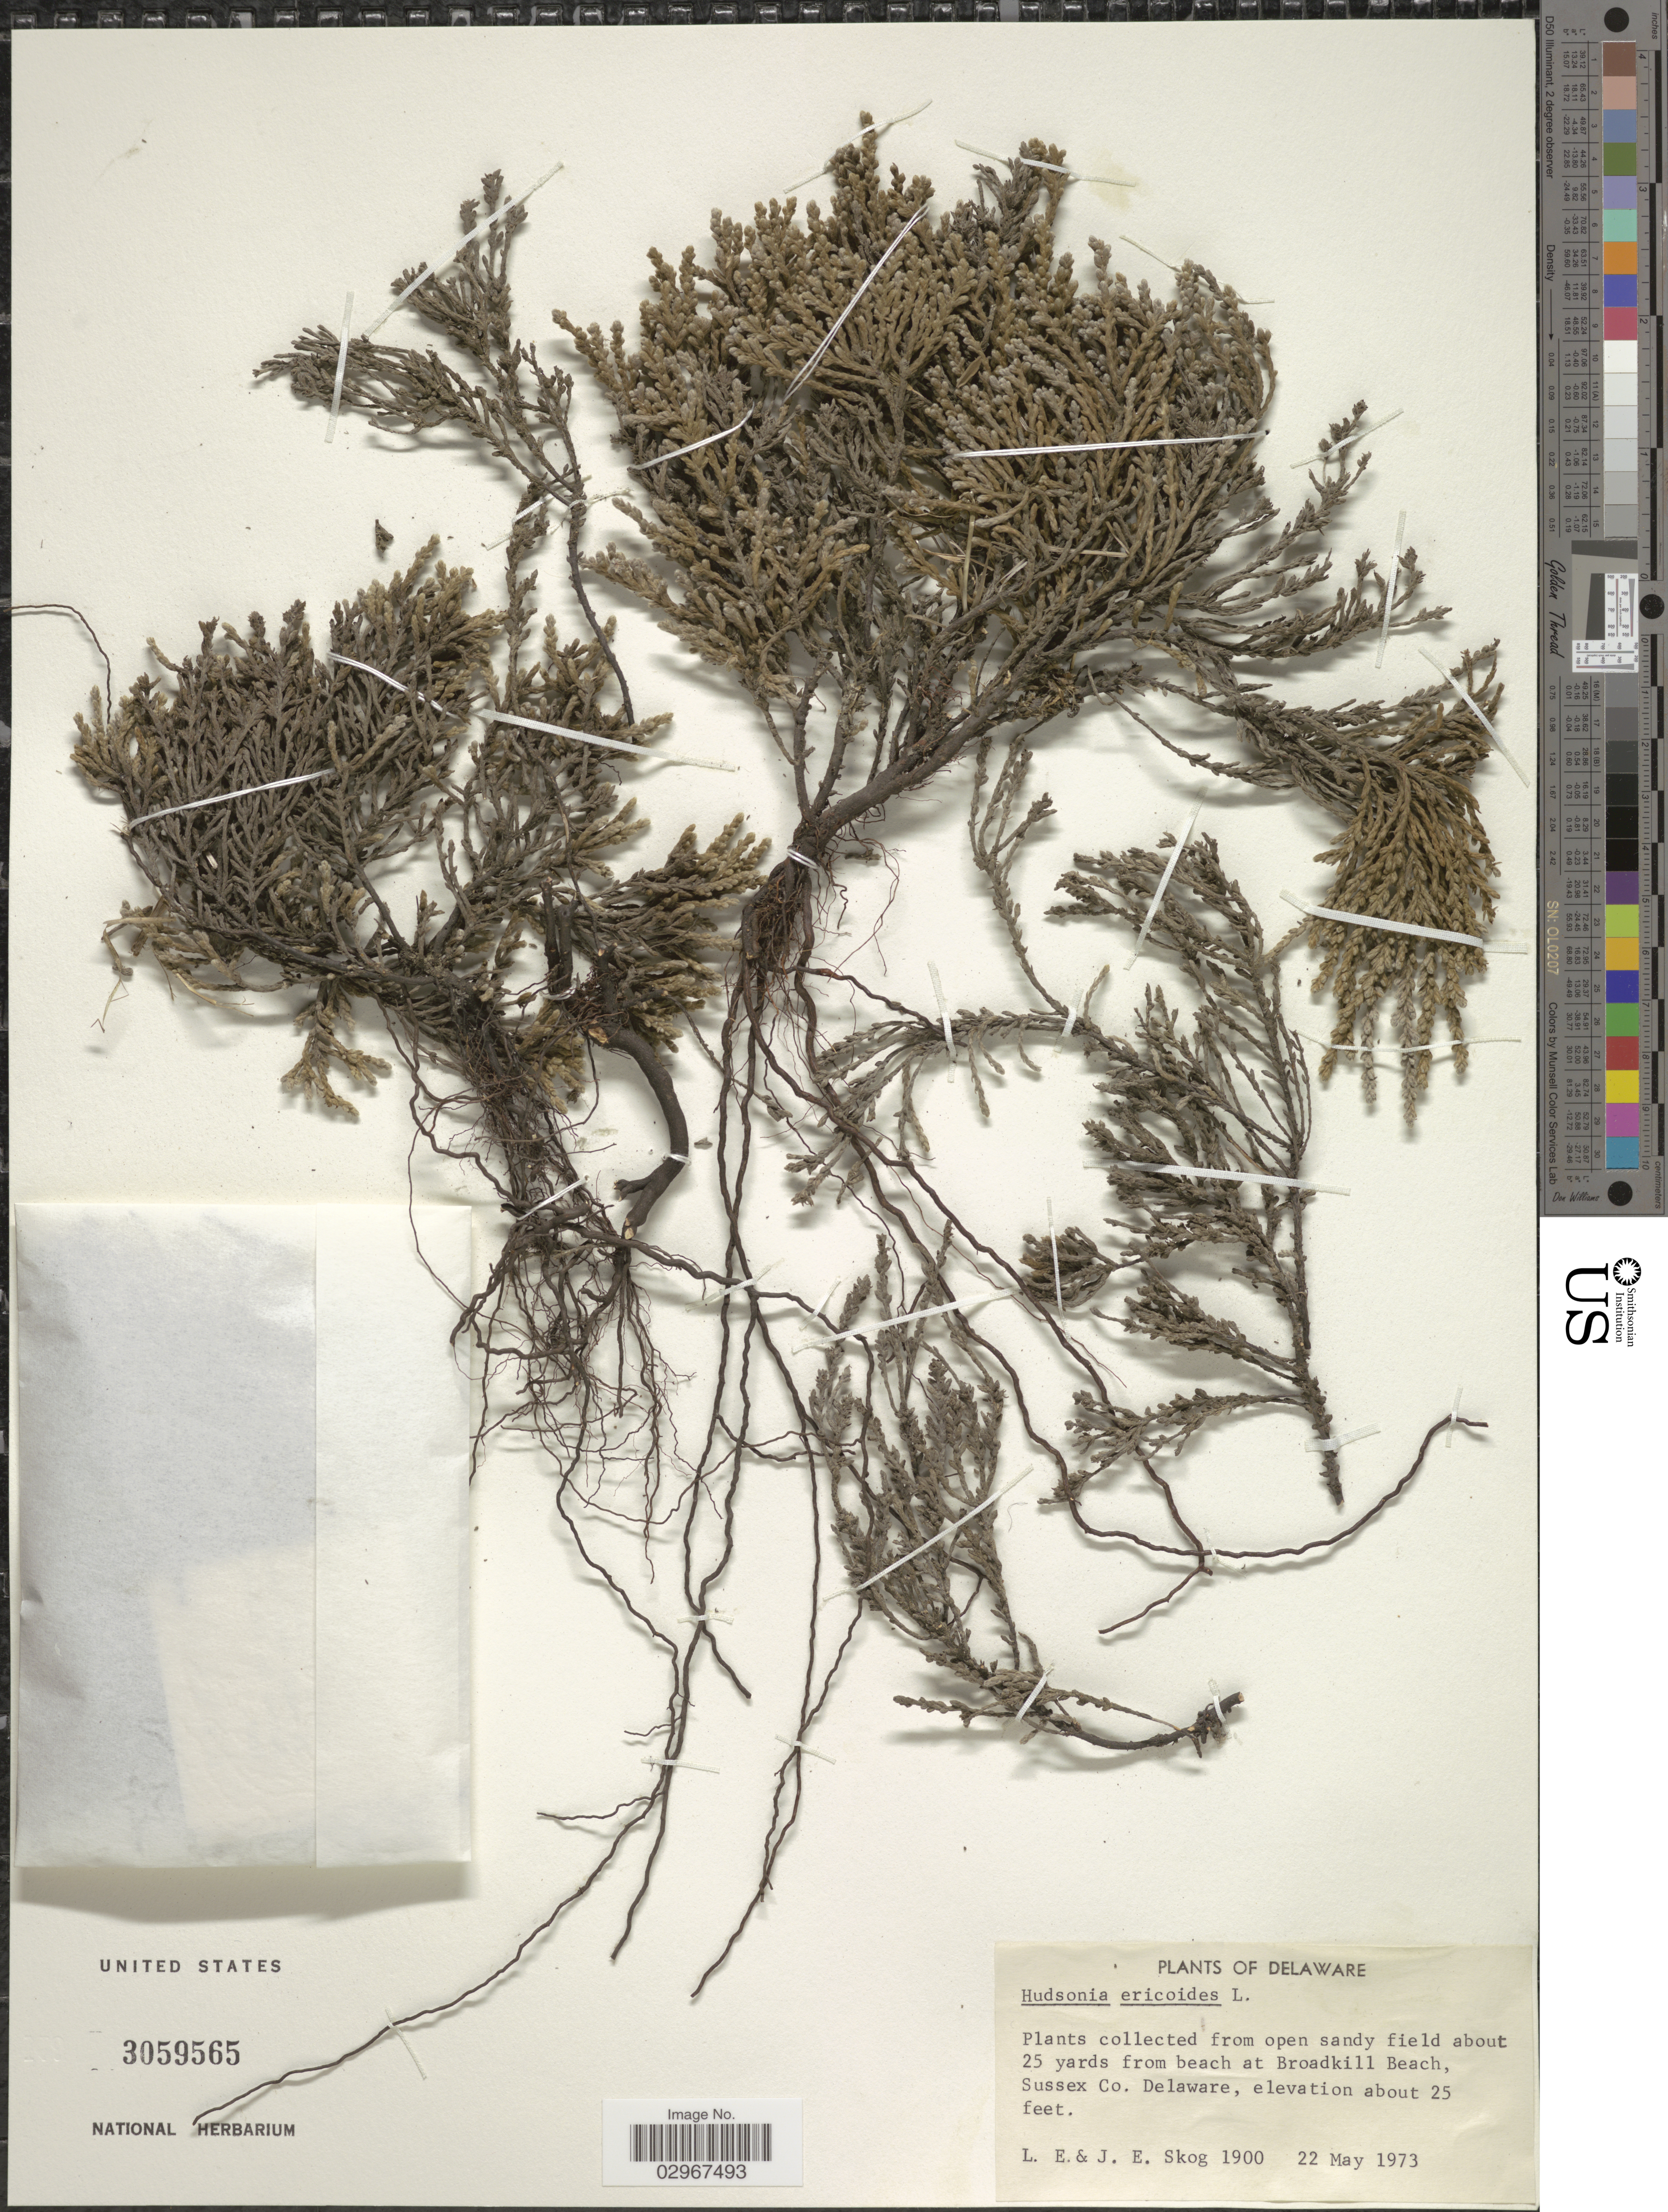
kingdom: Plantae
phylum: Tracheophyta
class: Magnoliopsida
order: Malvales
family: Cistaceae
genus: Hudsonia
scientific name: Hudsonia ericoides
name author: L.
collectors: L. E. Skog & J. E. Skog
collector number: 1900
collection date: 1973-05-22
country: United States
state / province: Delaware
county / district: Sussex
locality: About 25 yards from beach at Broadkill Beach, Sussex Co.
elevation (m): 8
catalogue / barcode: US 3059565